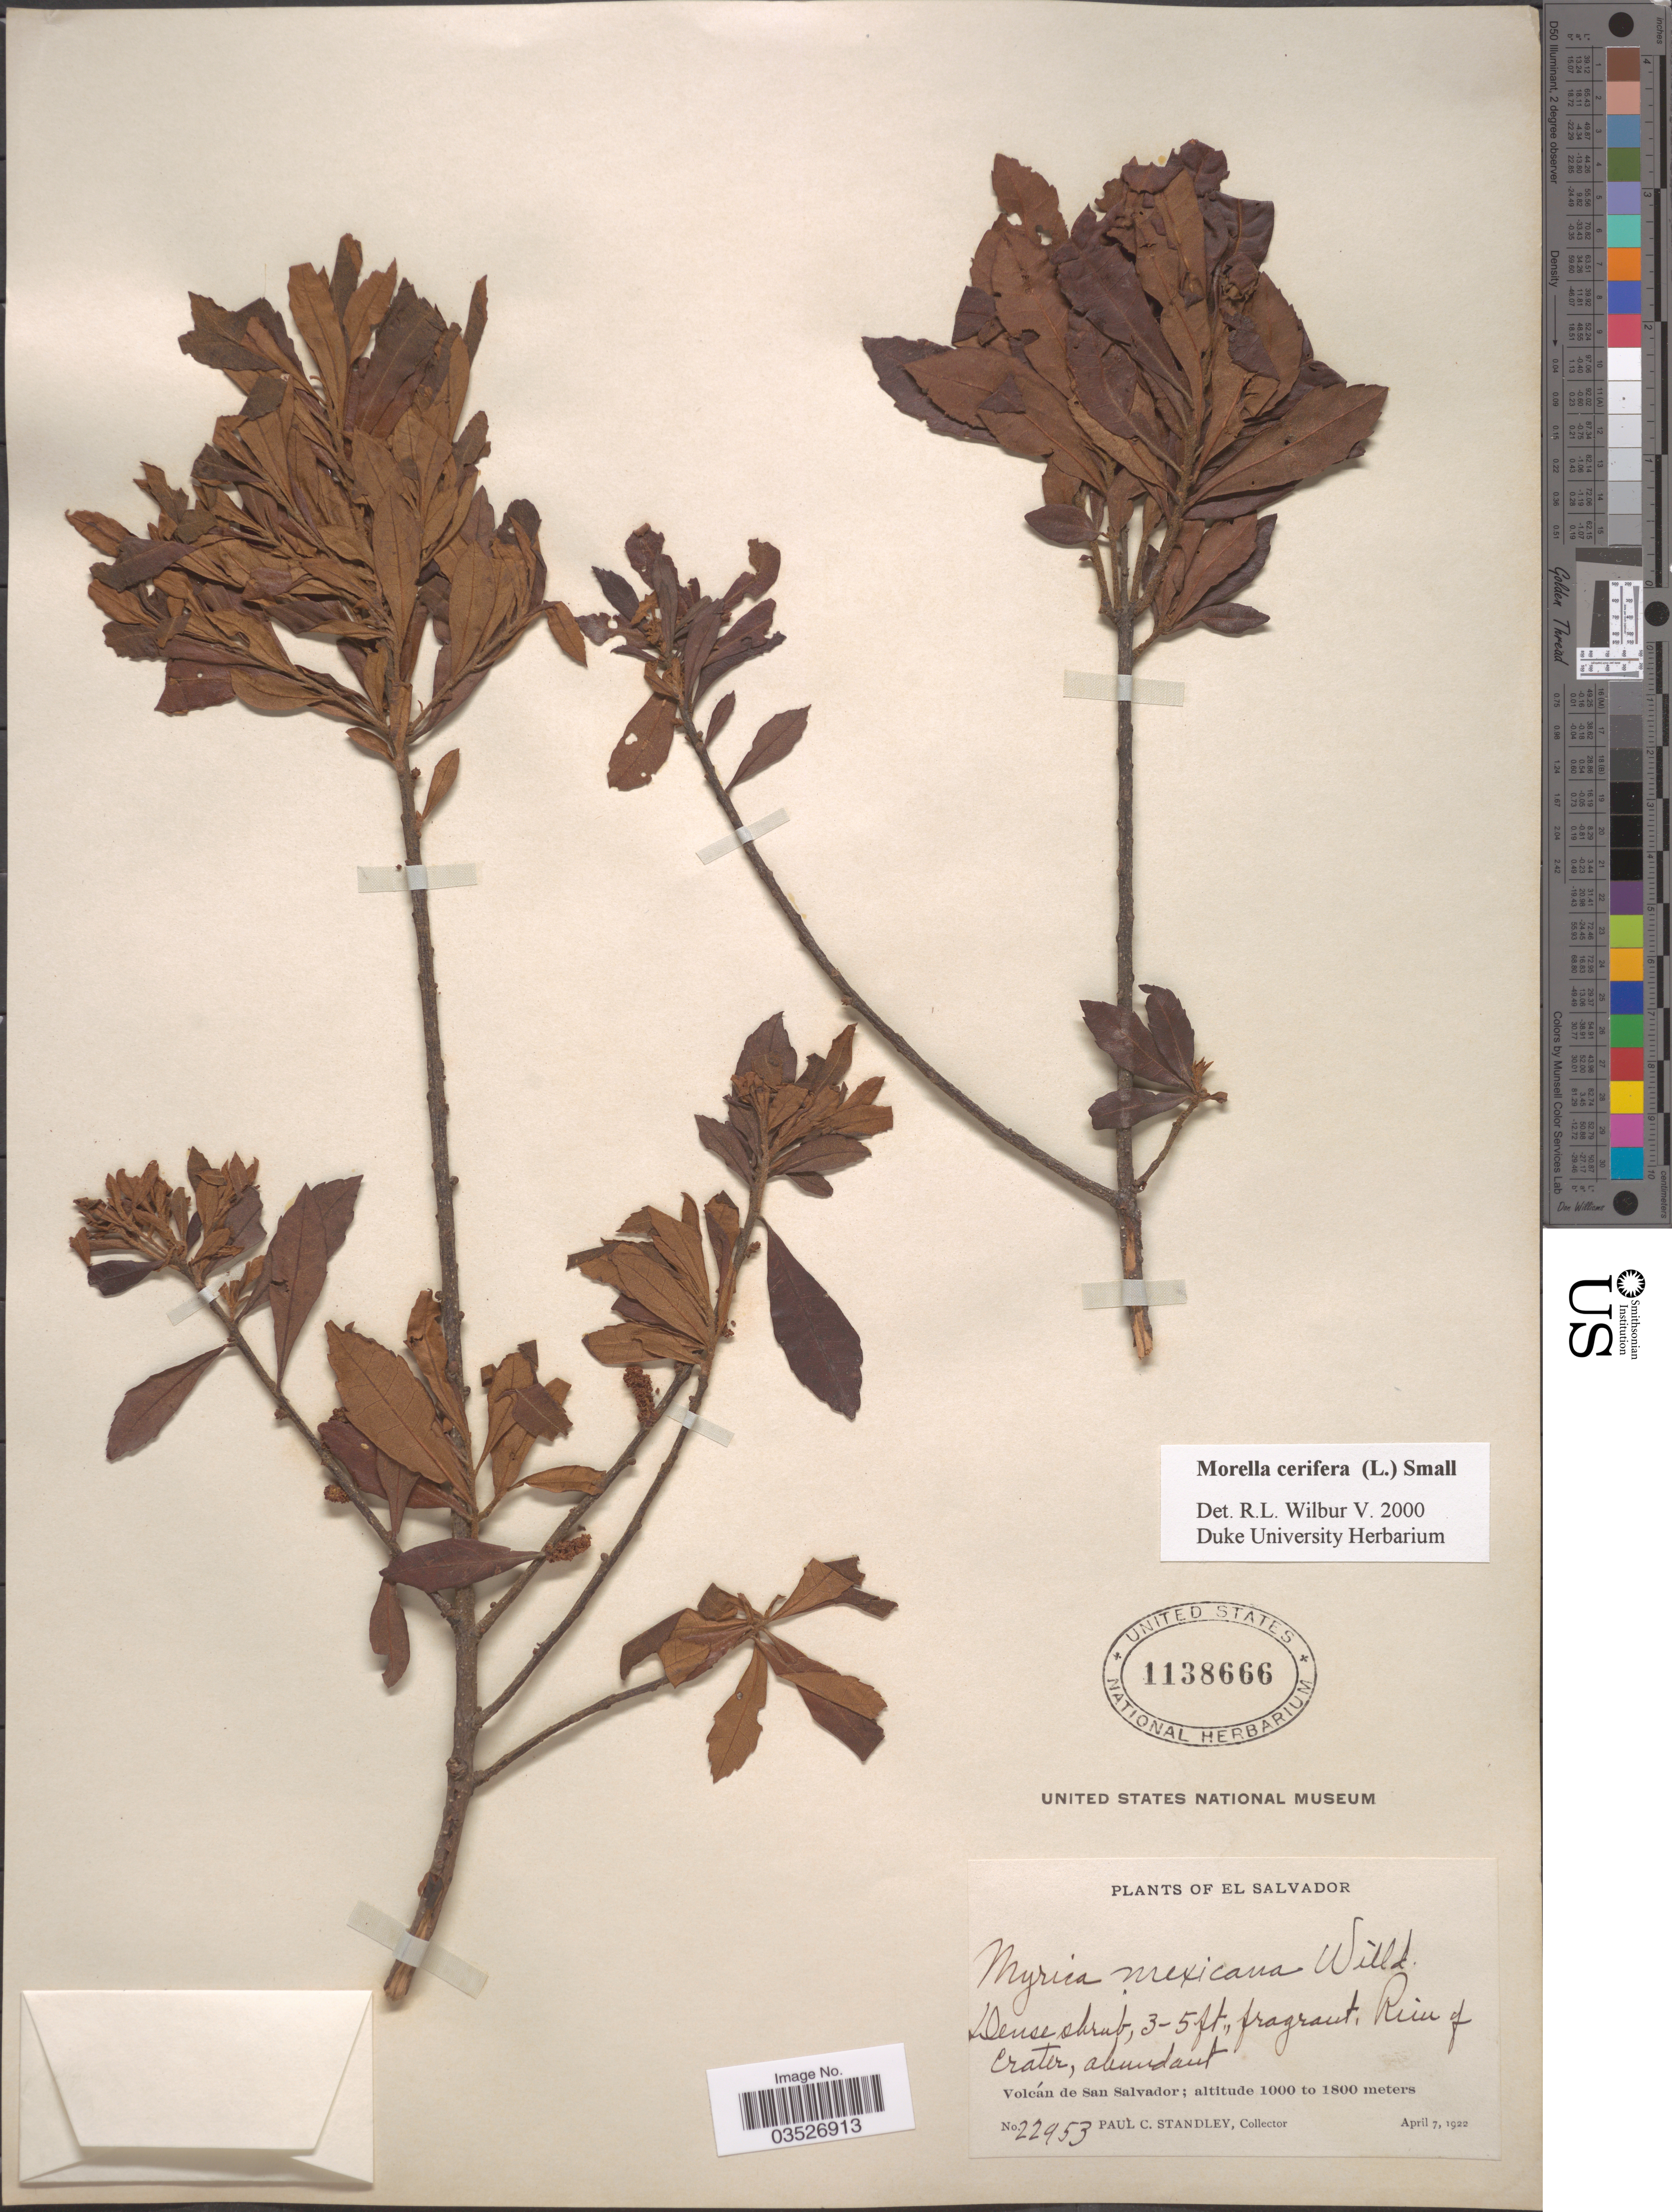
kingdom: Plantae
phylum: Tracheophyta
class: Magnoliopsida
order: Fagales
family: Myricaceae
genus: Morella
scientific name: Morella cerifera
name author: (L.) Small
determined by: Wilbur, R. L.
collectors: P. C. Standley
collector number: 22953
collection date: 1922-04-07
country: El Salvador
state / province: San Salvador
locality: River of Erater, abundant. Volcán de San Salvador.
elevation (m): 1000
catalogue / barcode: US 1138666